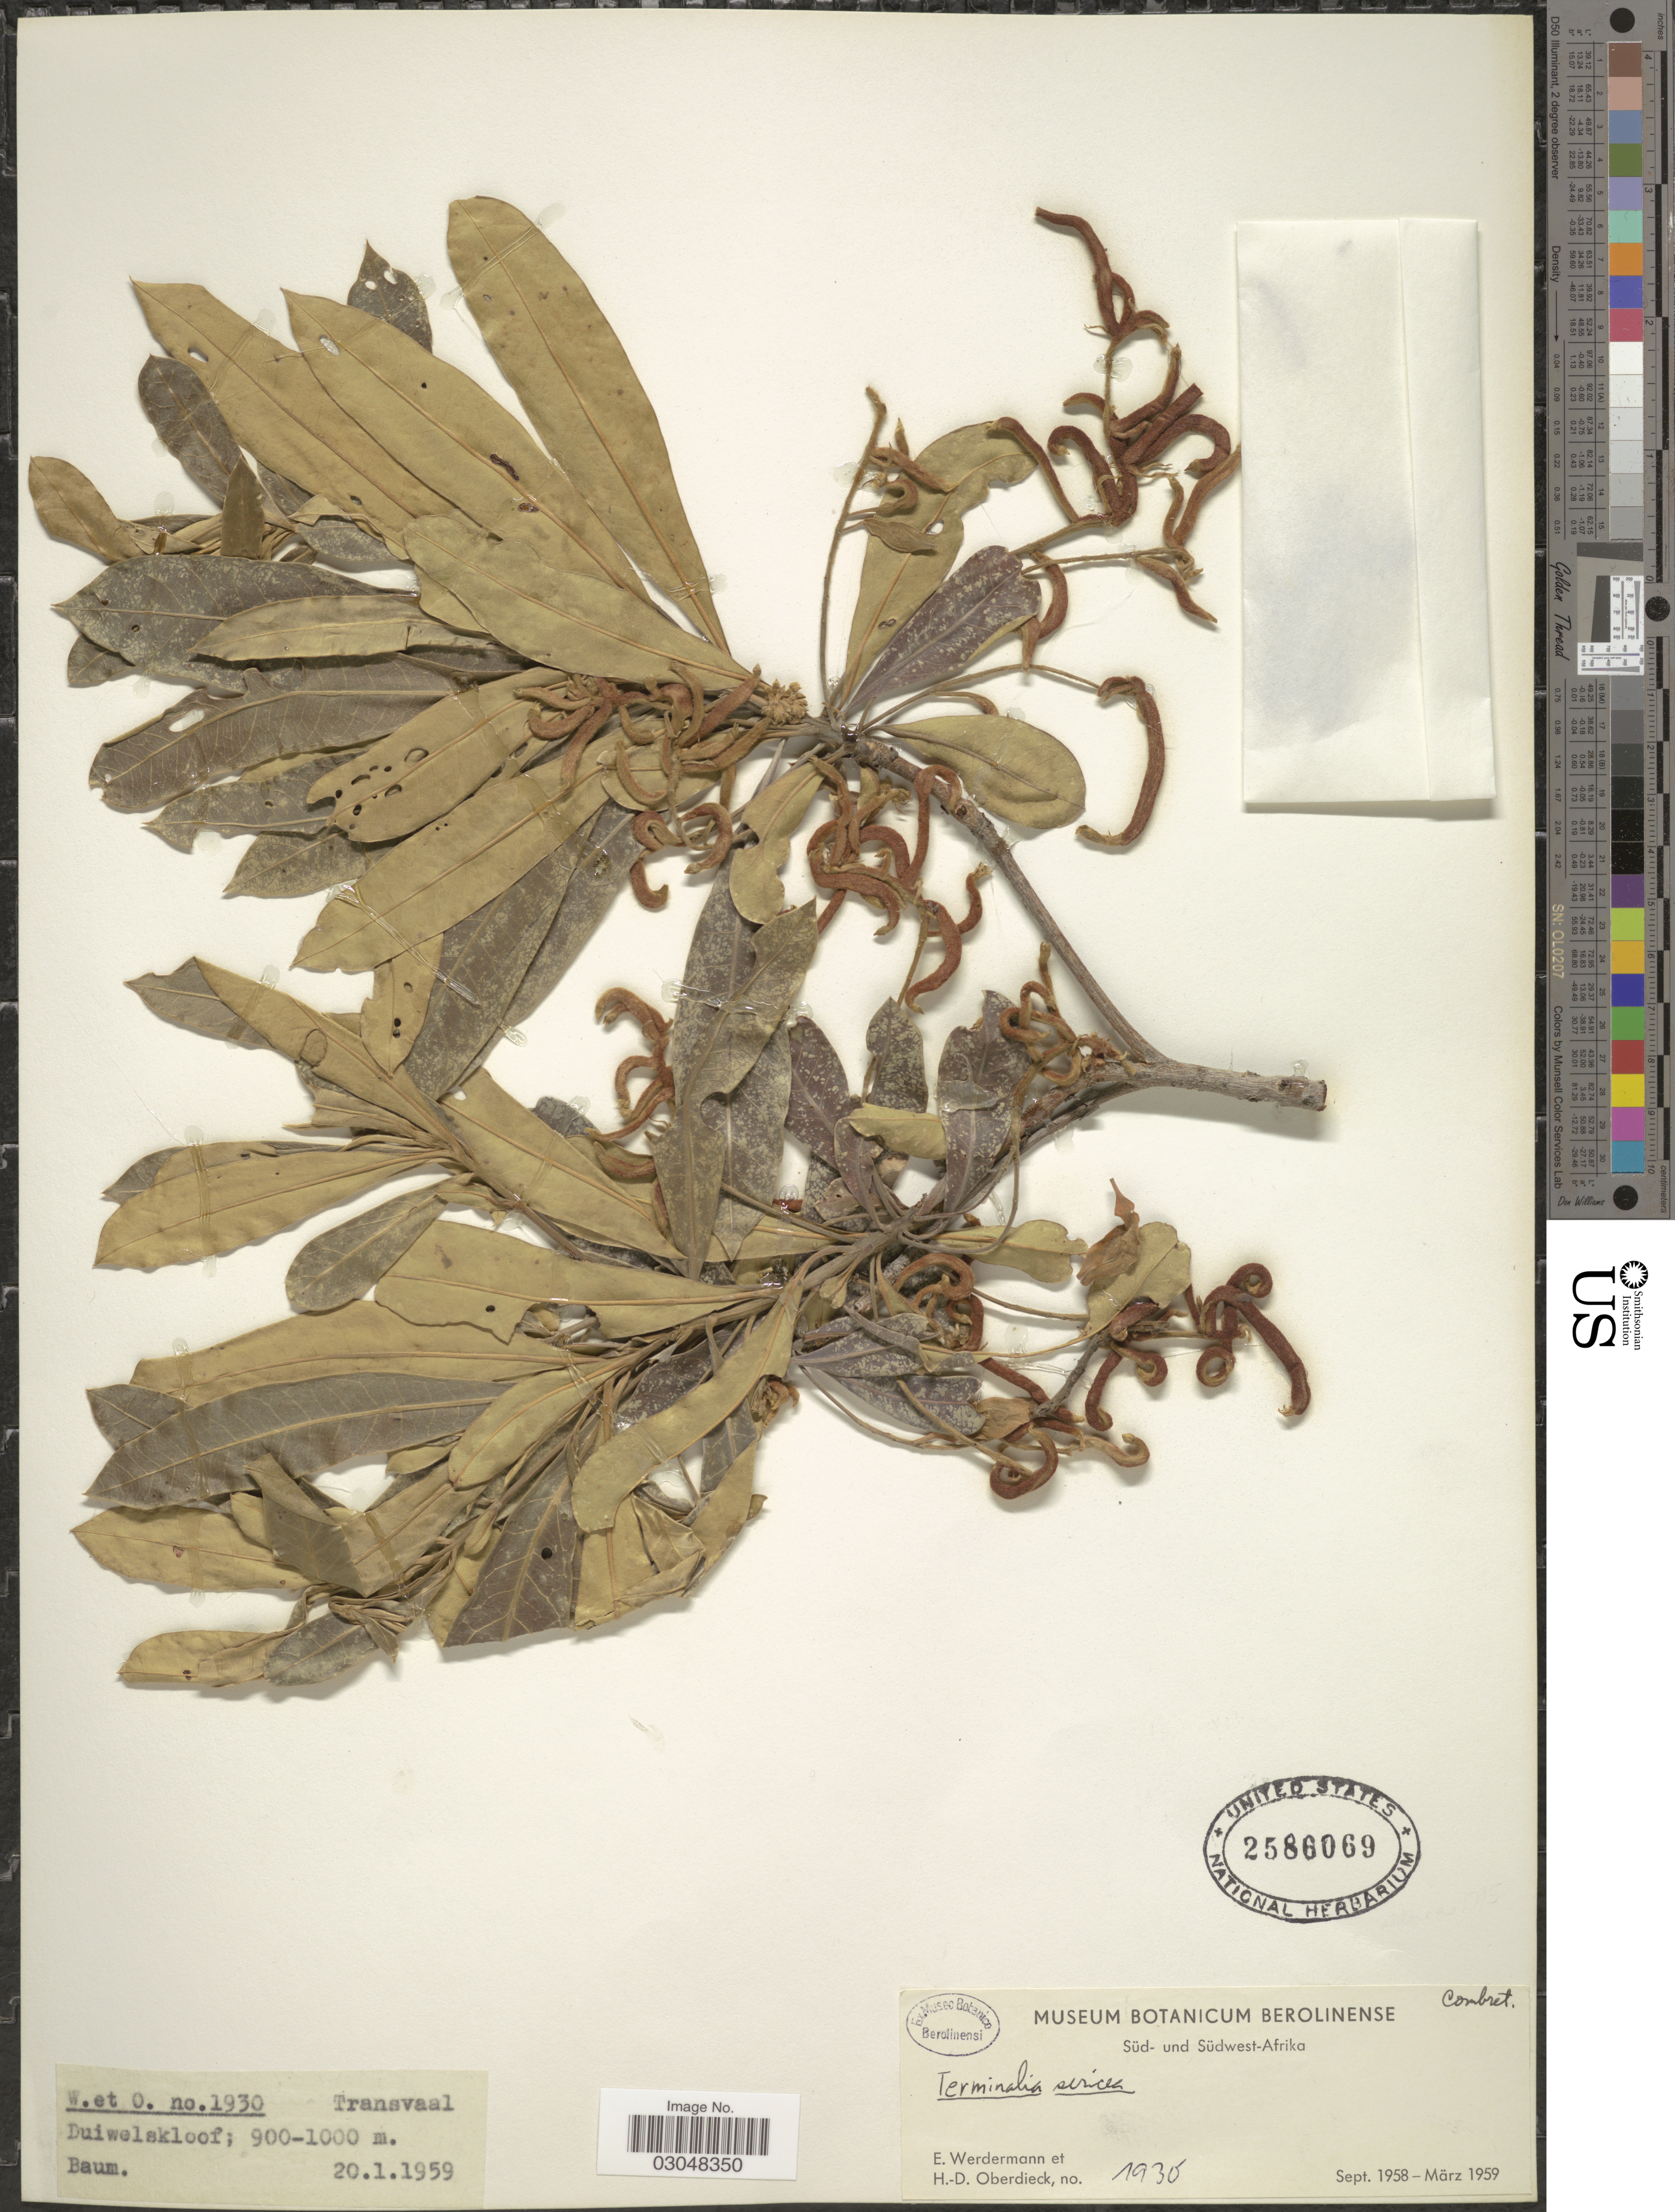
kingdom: Plantae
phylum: Tracheophyta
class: Magnoliopsida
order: Myrtales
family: Combretaceae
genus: Terminalia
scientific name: Terminalia sericea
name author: D.G. Burch ex DC.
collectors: E. Werdermann & H. Oberdieck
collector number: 1930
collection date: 1959-01-20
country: South Africa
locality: Süd-Afrka. Transvaal. Duiwelskloof.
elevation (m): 900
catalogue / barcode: US 2586069